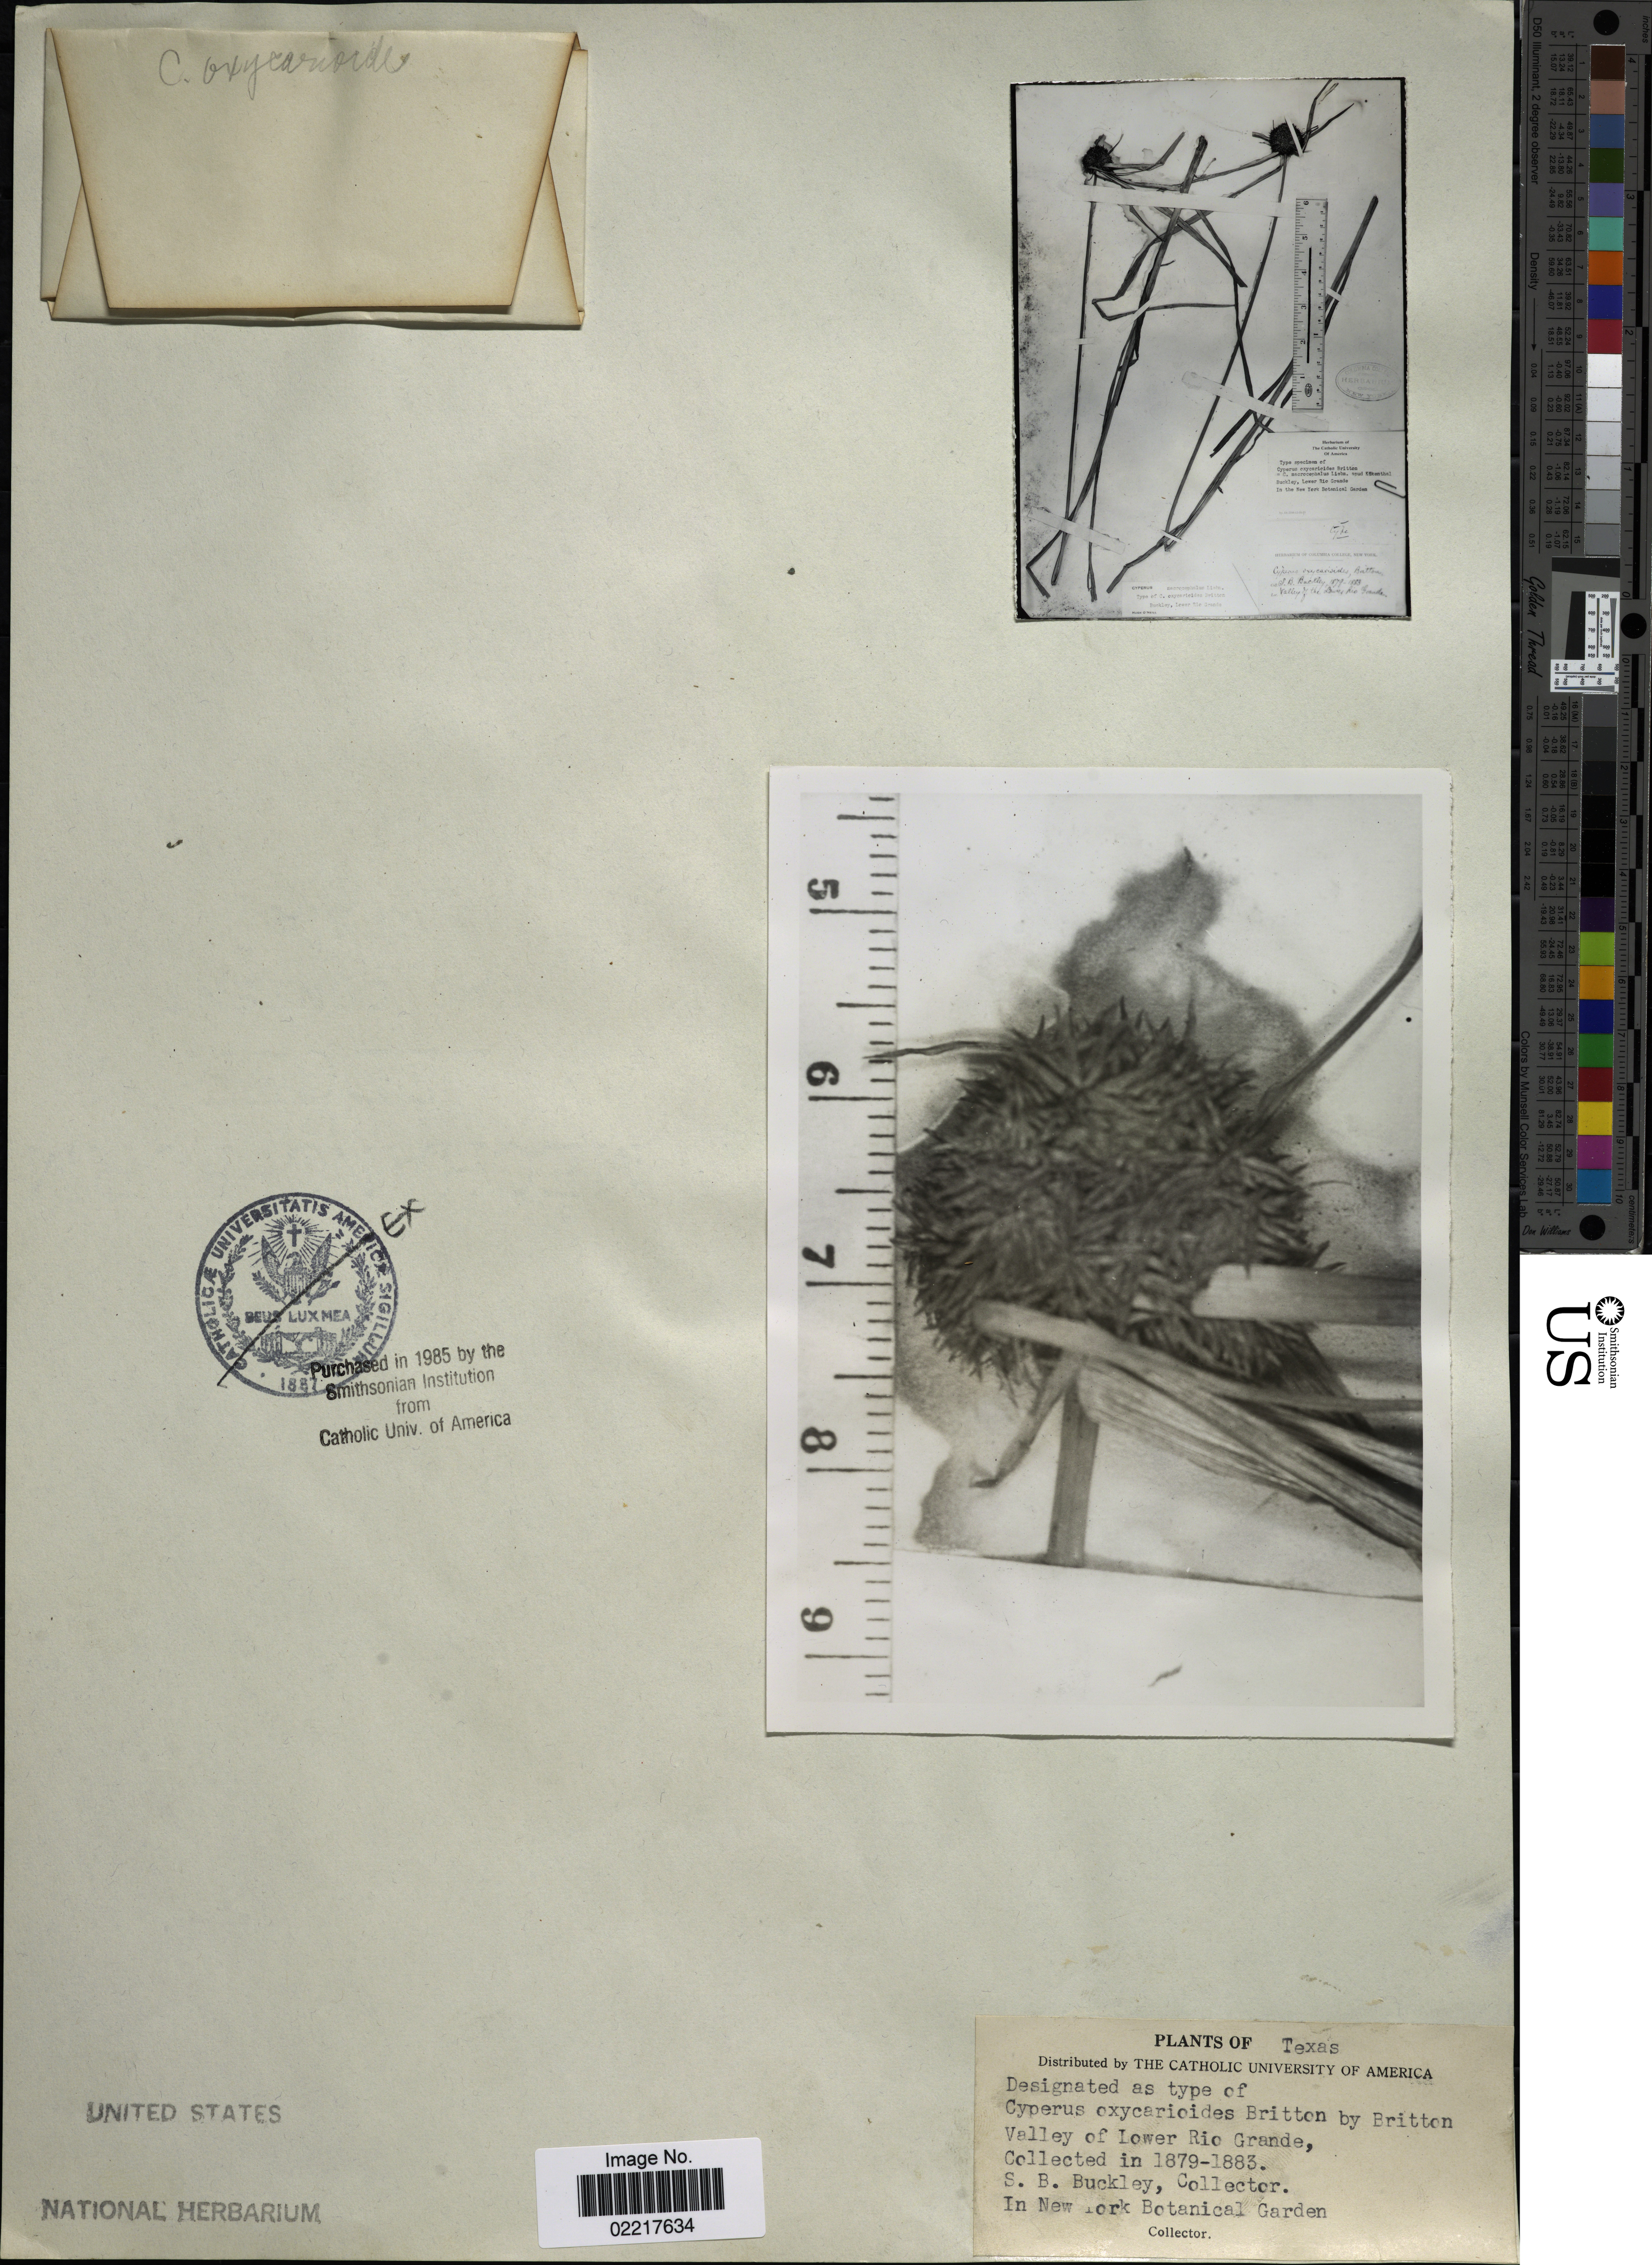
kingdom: Plantae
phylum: Tracheophyta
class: Liliopsida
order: Poales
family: Cyperaceae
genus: Cyperus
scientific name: Cyperus oxylepis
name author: Nees ex Steud.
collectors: S. B. Buckley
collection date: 1879/1883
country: United States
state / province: Texas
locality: Valley of Lower Rio Grande